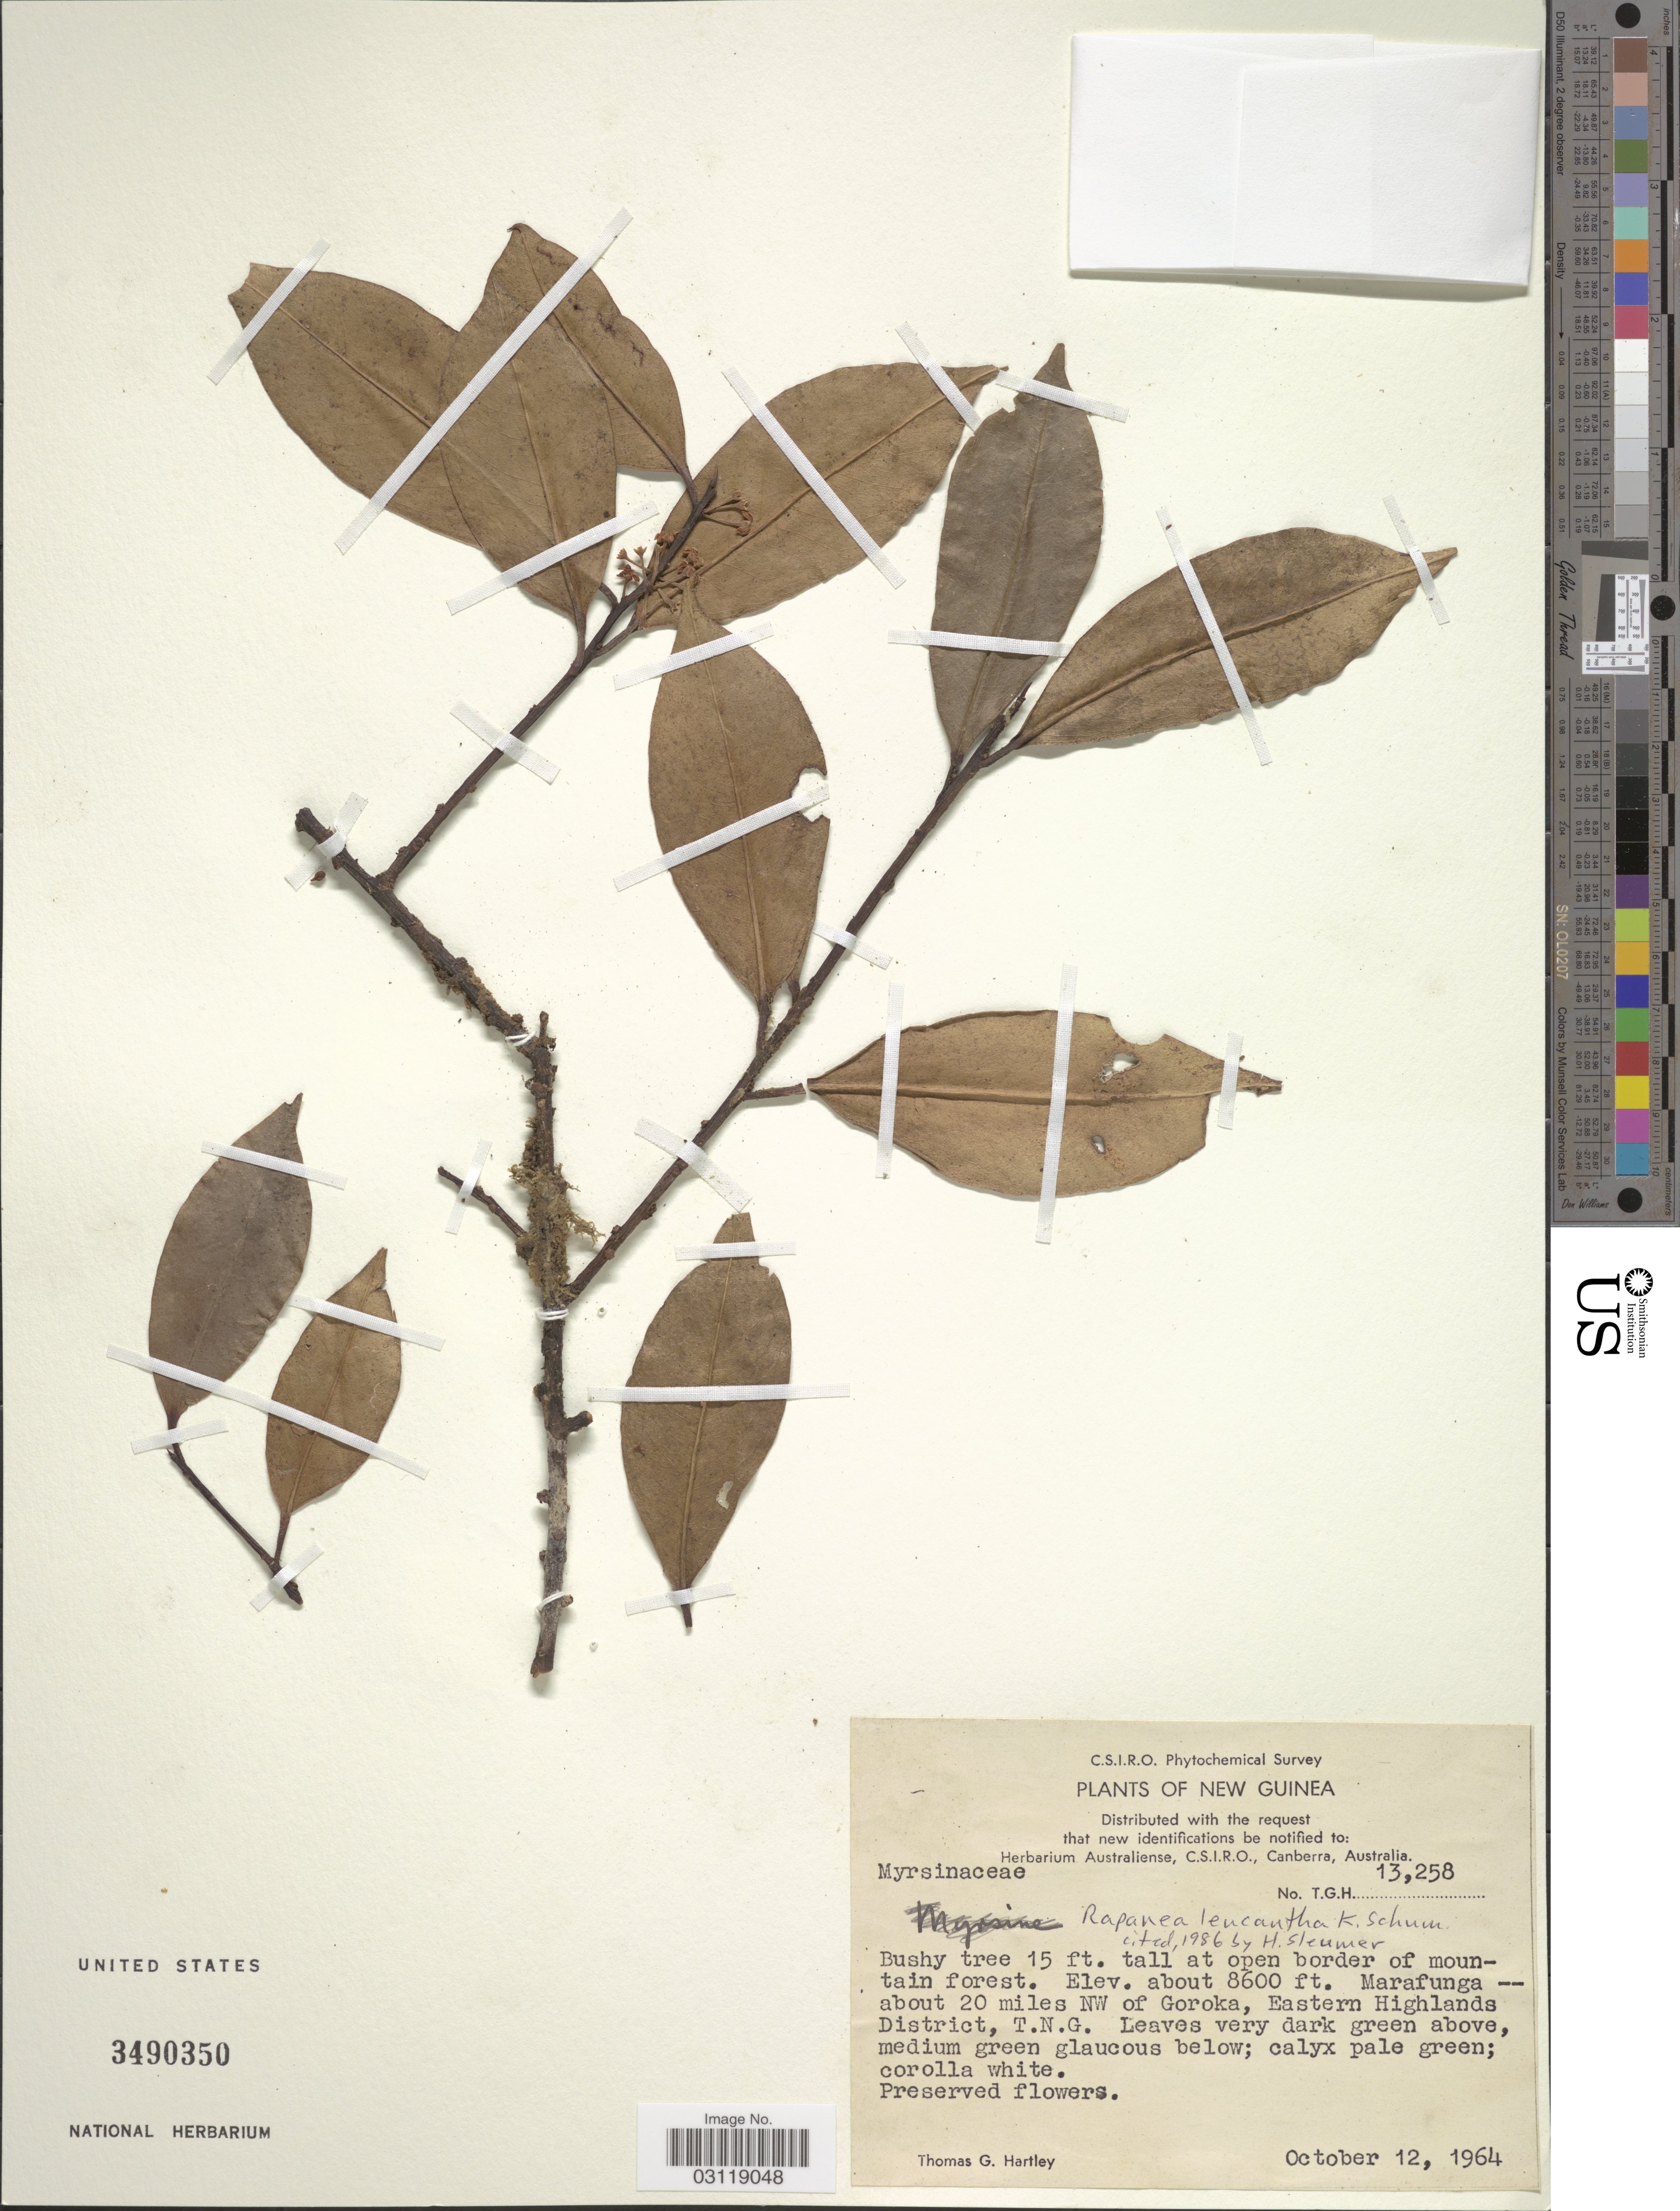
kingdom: Plantae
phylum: Tracheophyta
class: Magnoliopsida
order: Ericales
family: Primulaceae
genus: Rapanea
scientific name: Rapanea leucantha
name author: K. Schum.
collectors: T. Hartley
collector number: TGH13258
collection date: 1964-10-12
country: Papua New Guinea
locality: New Guinea. Marafunga -- about 20 miles NW of Goroka, T.N.G.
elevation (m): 2621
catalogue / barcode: US 3490350